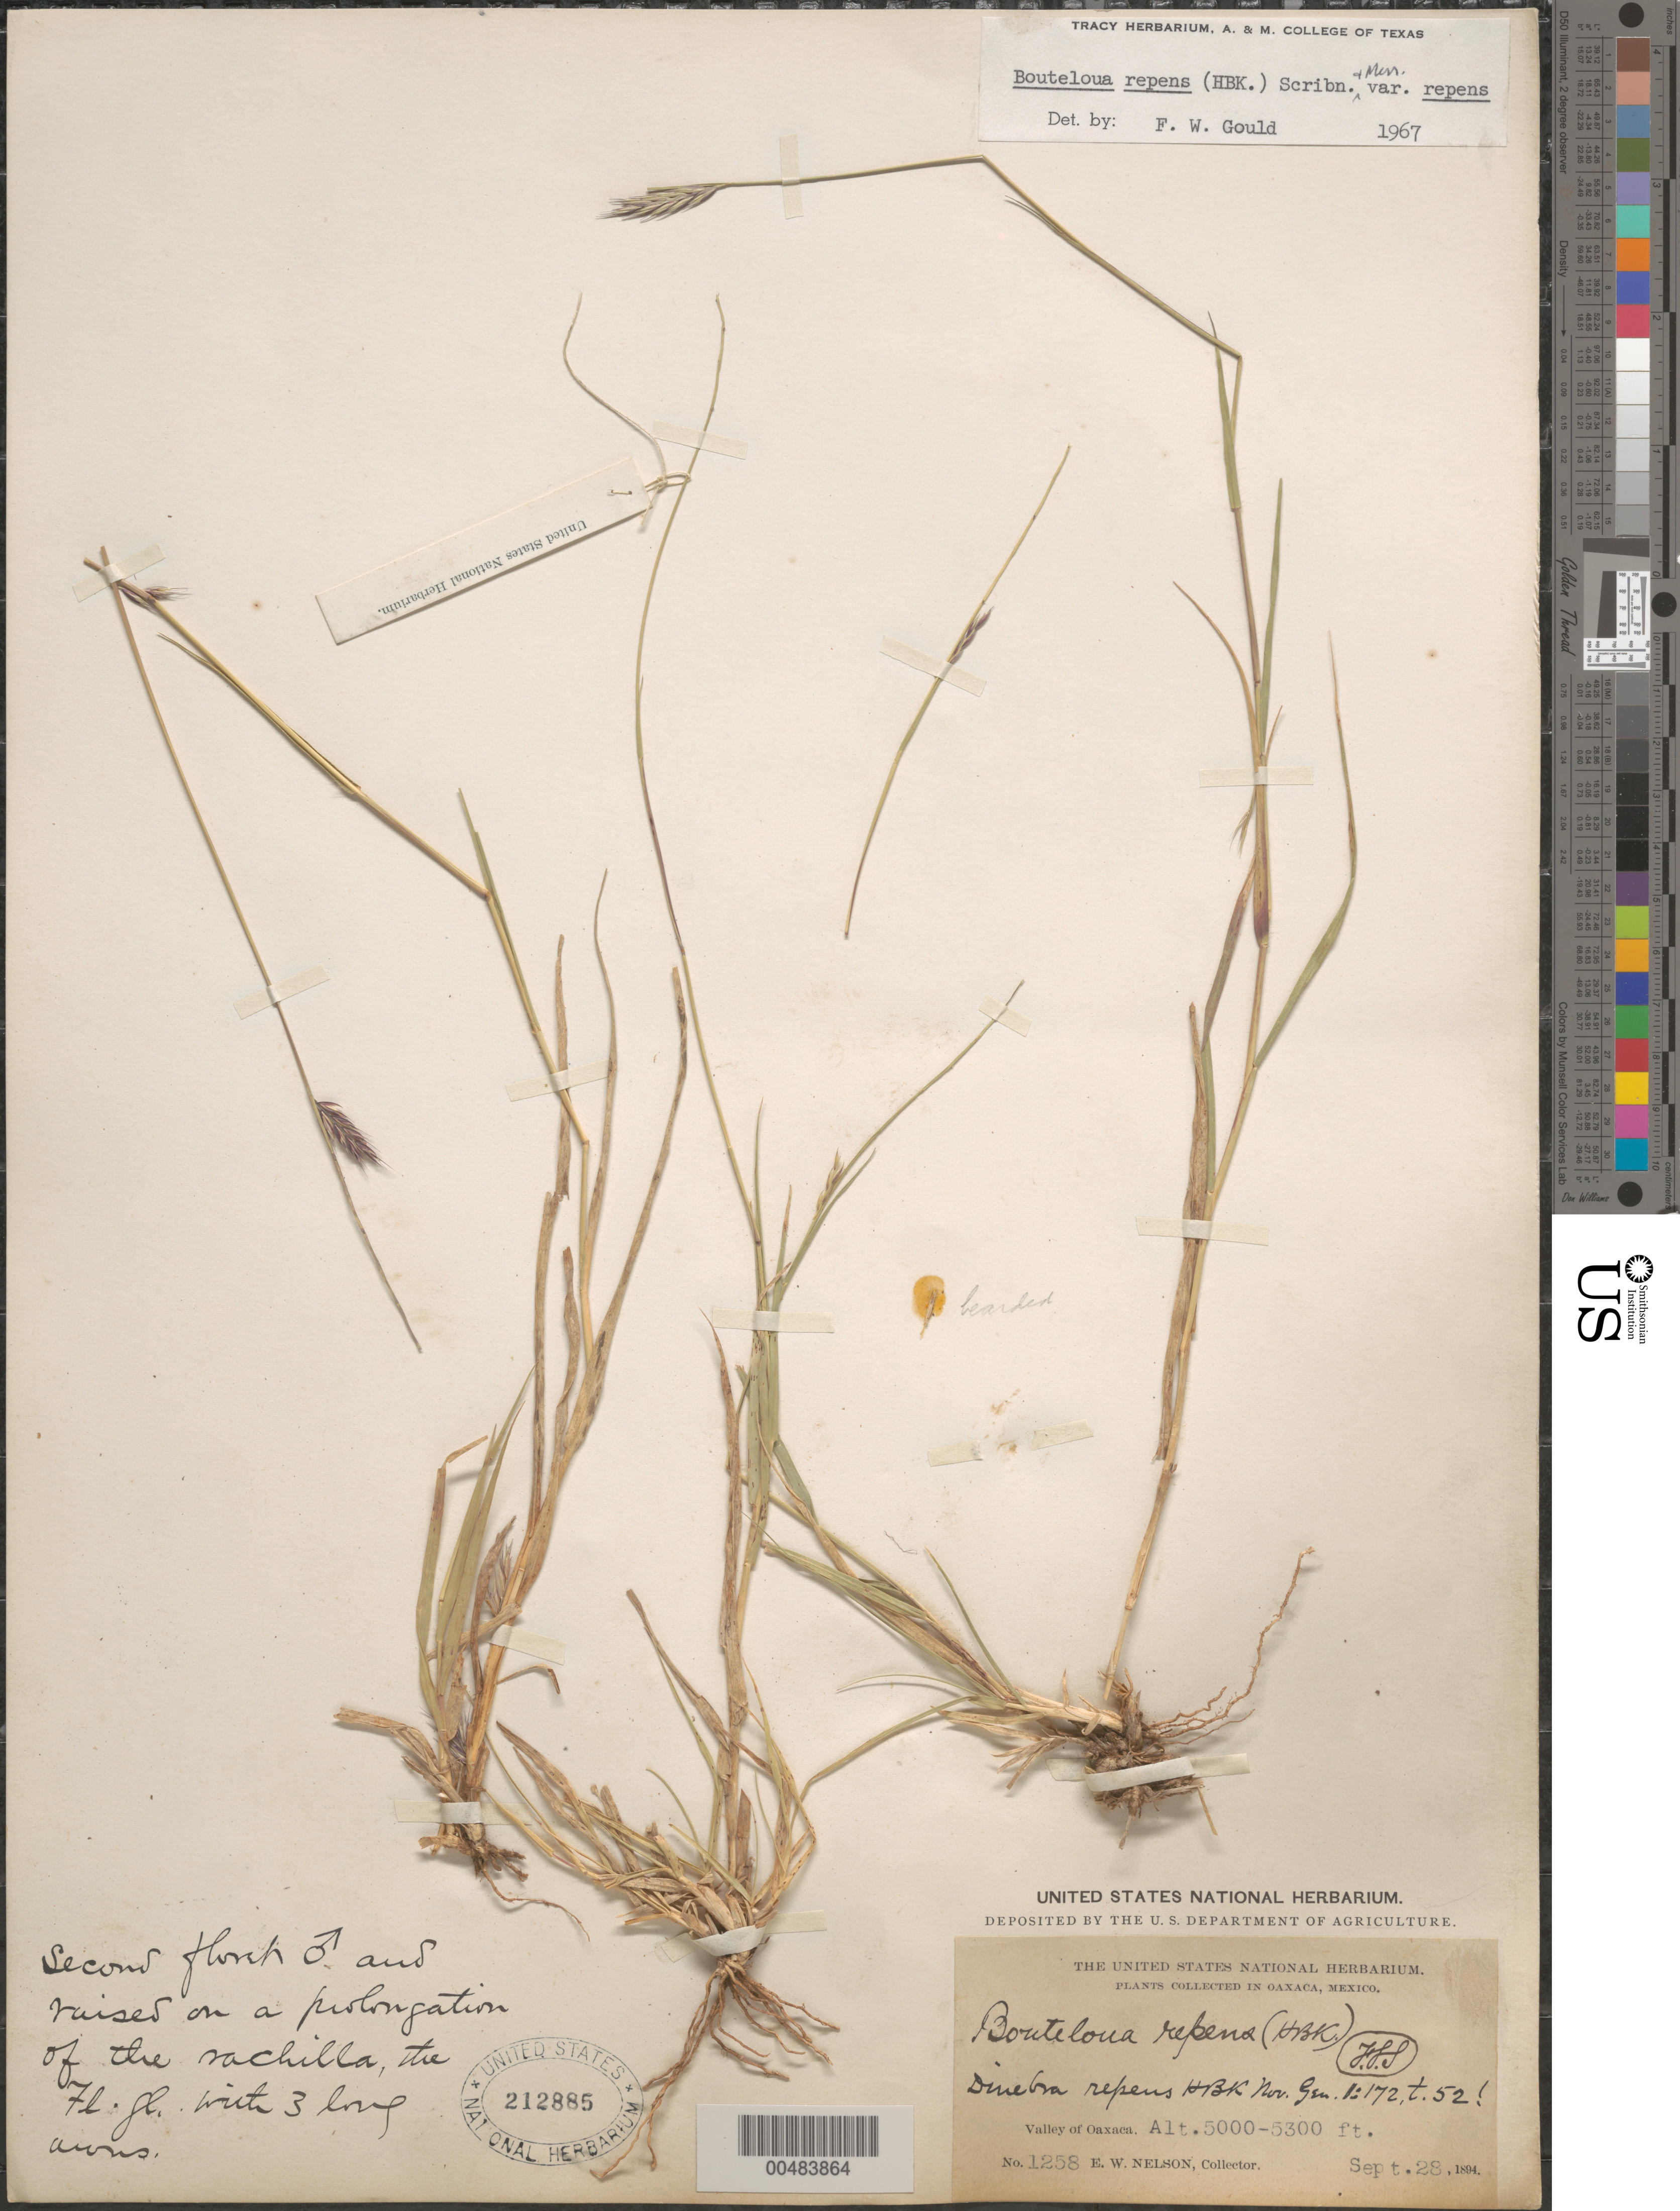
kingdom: Plantae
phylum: Tracheophyta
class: Liliopsida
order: Poales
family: Poaceae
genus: Bouteloua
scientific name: Bouteloua repens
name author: (Kunth) Scribn. & Merr.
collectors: E. W. Nelson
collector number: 1258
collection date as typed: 28 Sep 1894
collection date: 1894-09-28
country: Mexico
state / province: Oaxaca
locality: Valley of Oaxaca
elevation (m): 1524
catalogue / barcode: US 212885